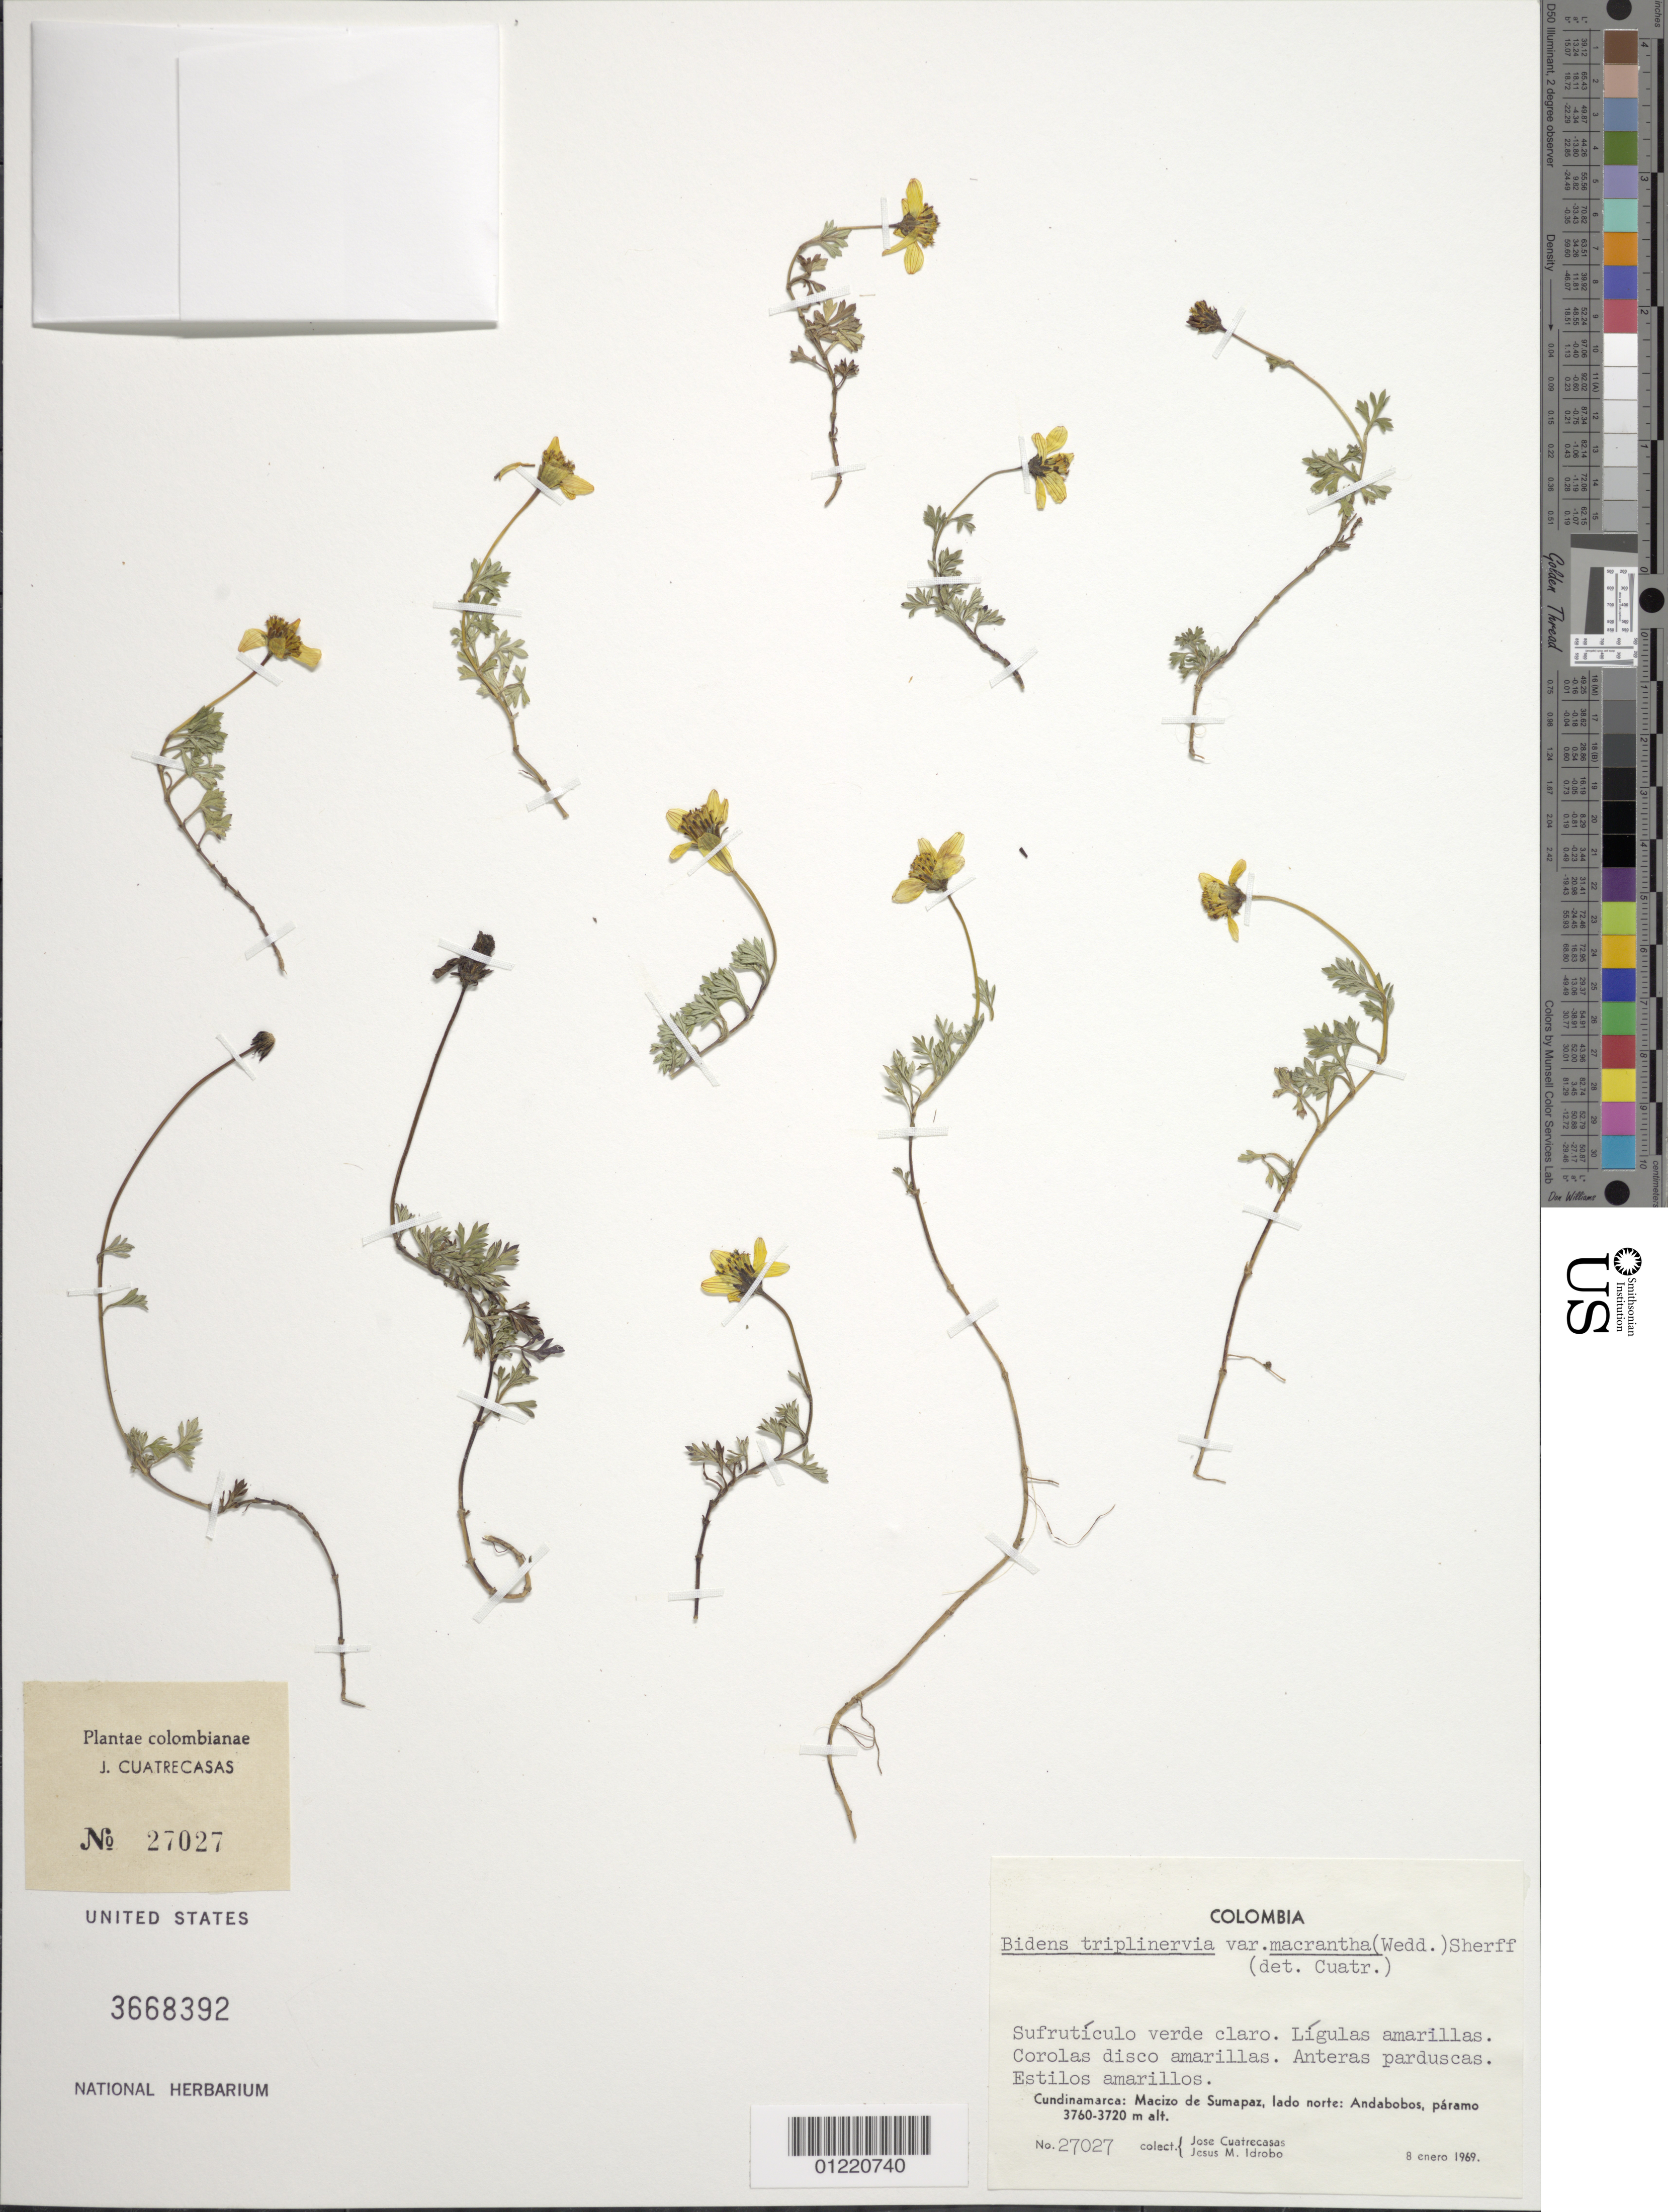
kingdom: Plantae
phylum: Tracheophyta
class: Magnoliopsida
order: Asterales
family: Asteraceae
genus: Bidens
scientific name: Bidens triplinervia var. macrantha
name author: (Wedd.) Sherff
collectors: J. Cuatrecasas & J. M. Idrobo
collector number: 27027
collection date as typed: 8-Jan-69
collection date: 1969-01-08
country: Colombia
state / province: Cundinamarca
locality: Macizo de Sumapaz, lado norte. Andabobos.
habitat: Paramo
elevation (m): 3720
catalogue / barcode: US 3668392